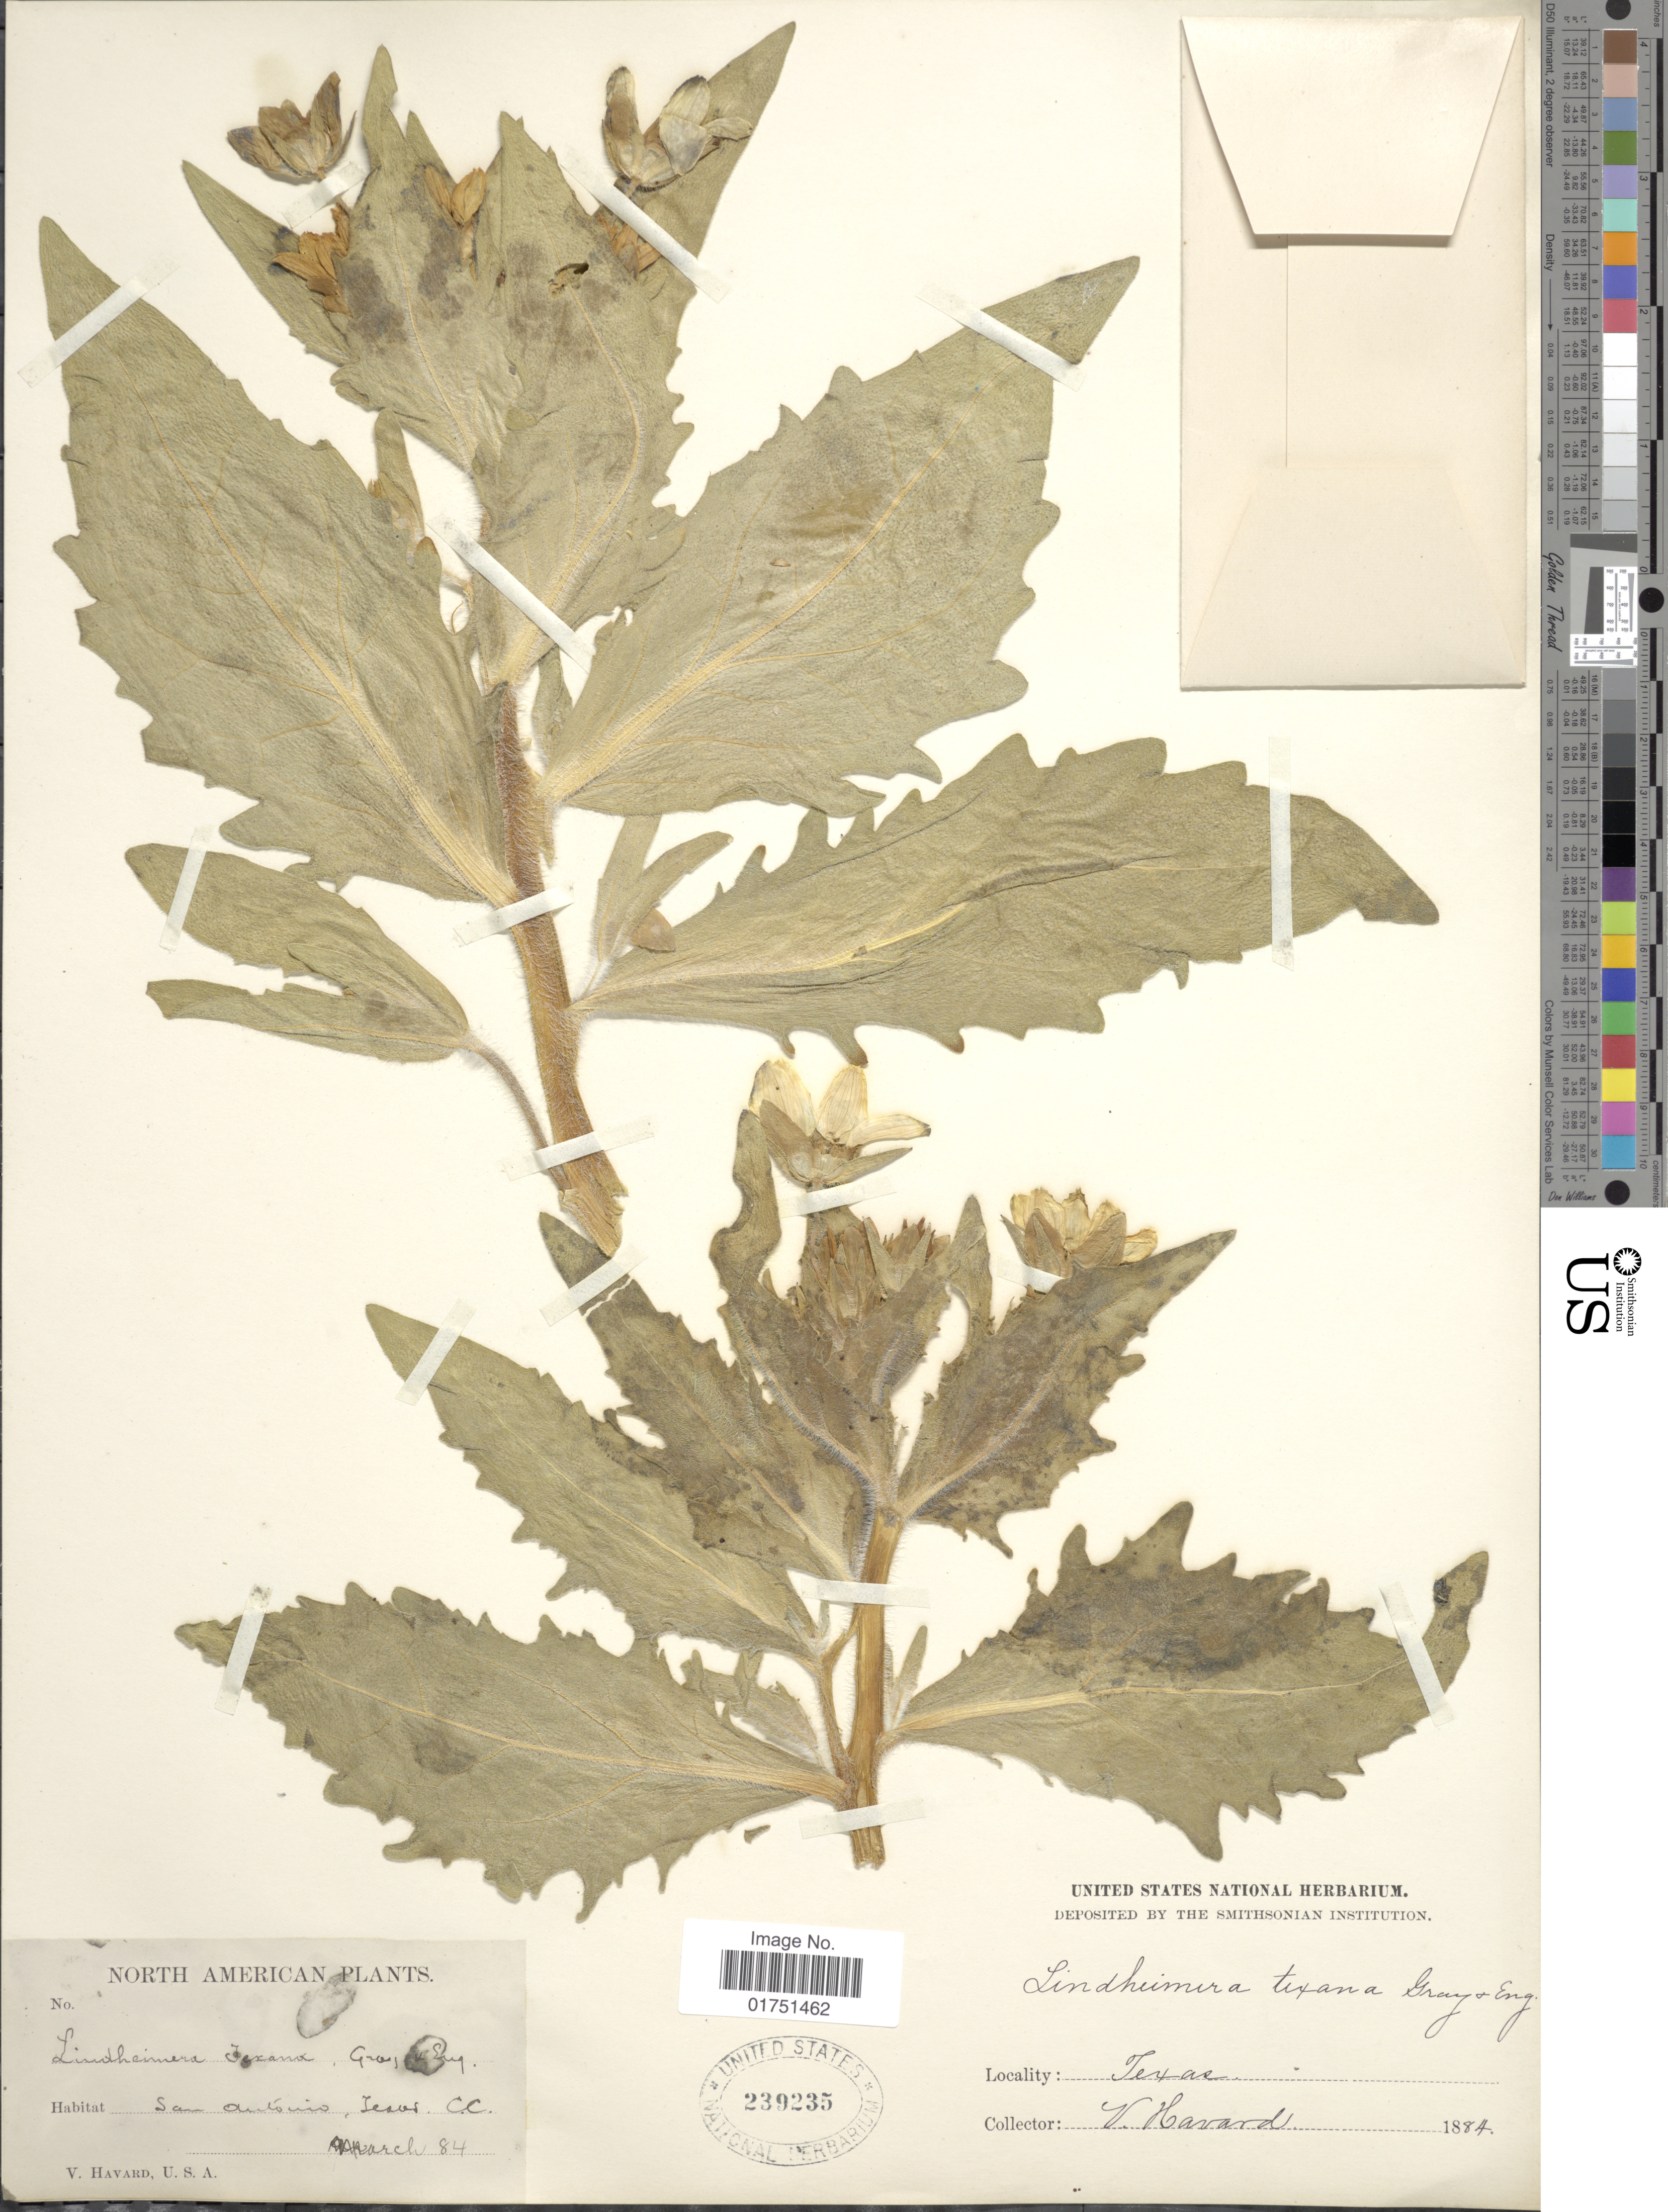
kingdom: Plantae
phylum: Tracheophyta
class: Magnoliopsida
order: Asterales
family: Asteraceae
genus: Lindheimera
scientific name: Lindheimera texana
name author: A. Gray & Engelm. in A. Gray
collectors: V. Havard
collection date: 1884-03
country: United States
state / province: Texas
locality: San Antonio, Texas, C.C.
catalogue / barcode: US 239235